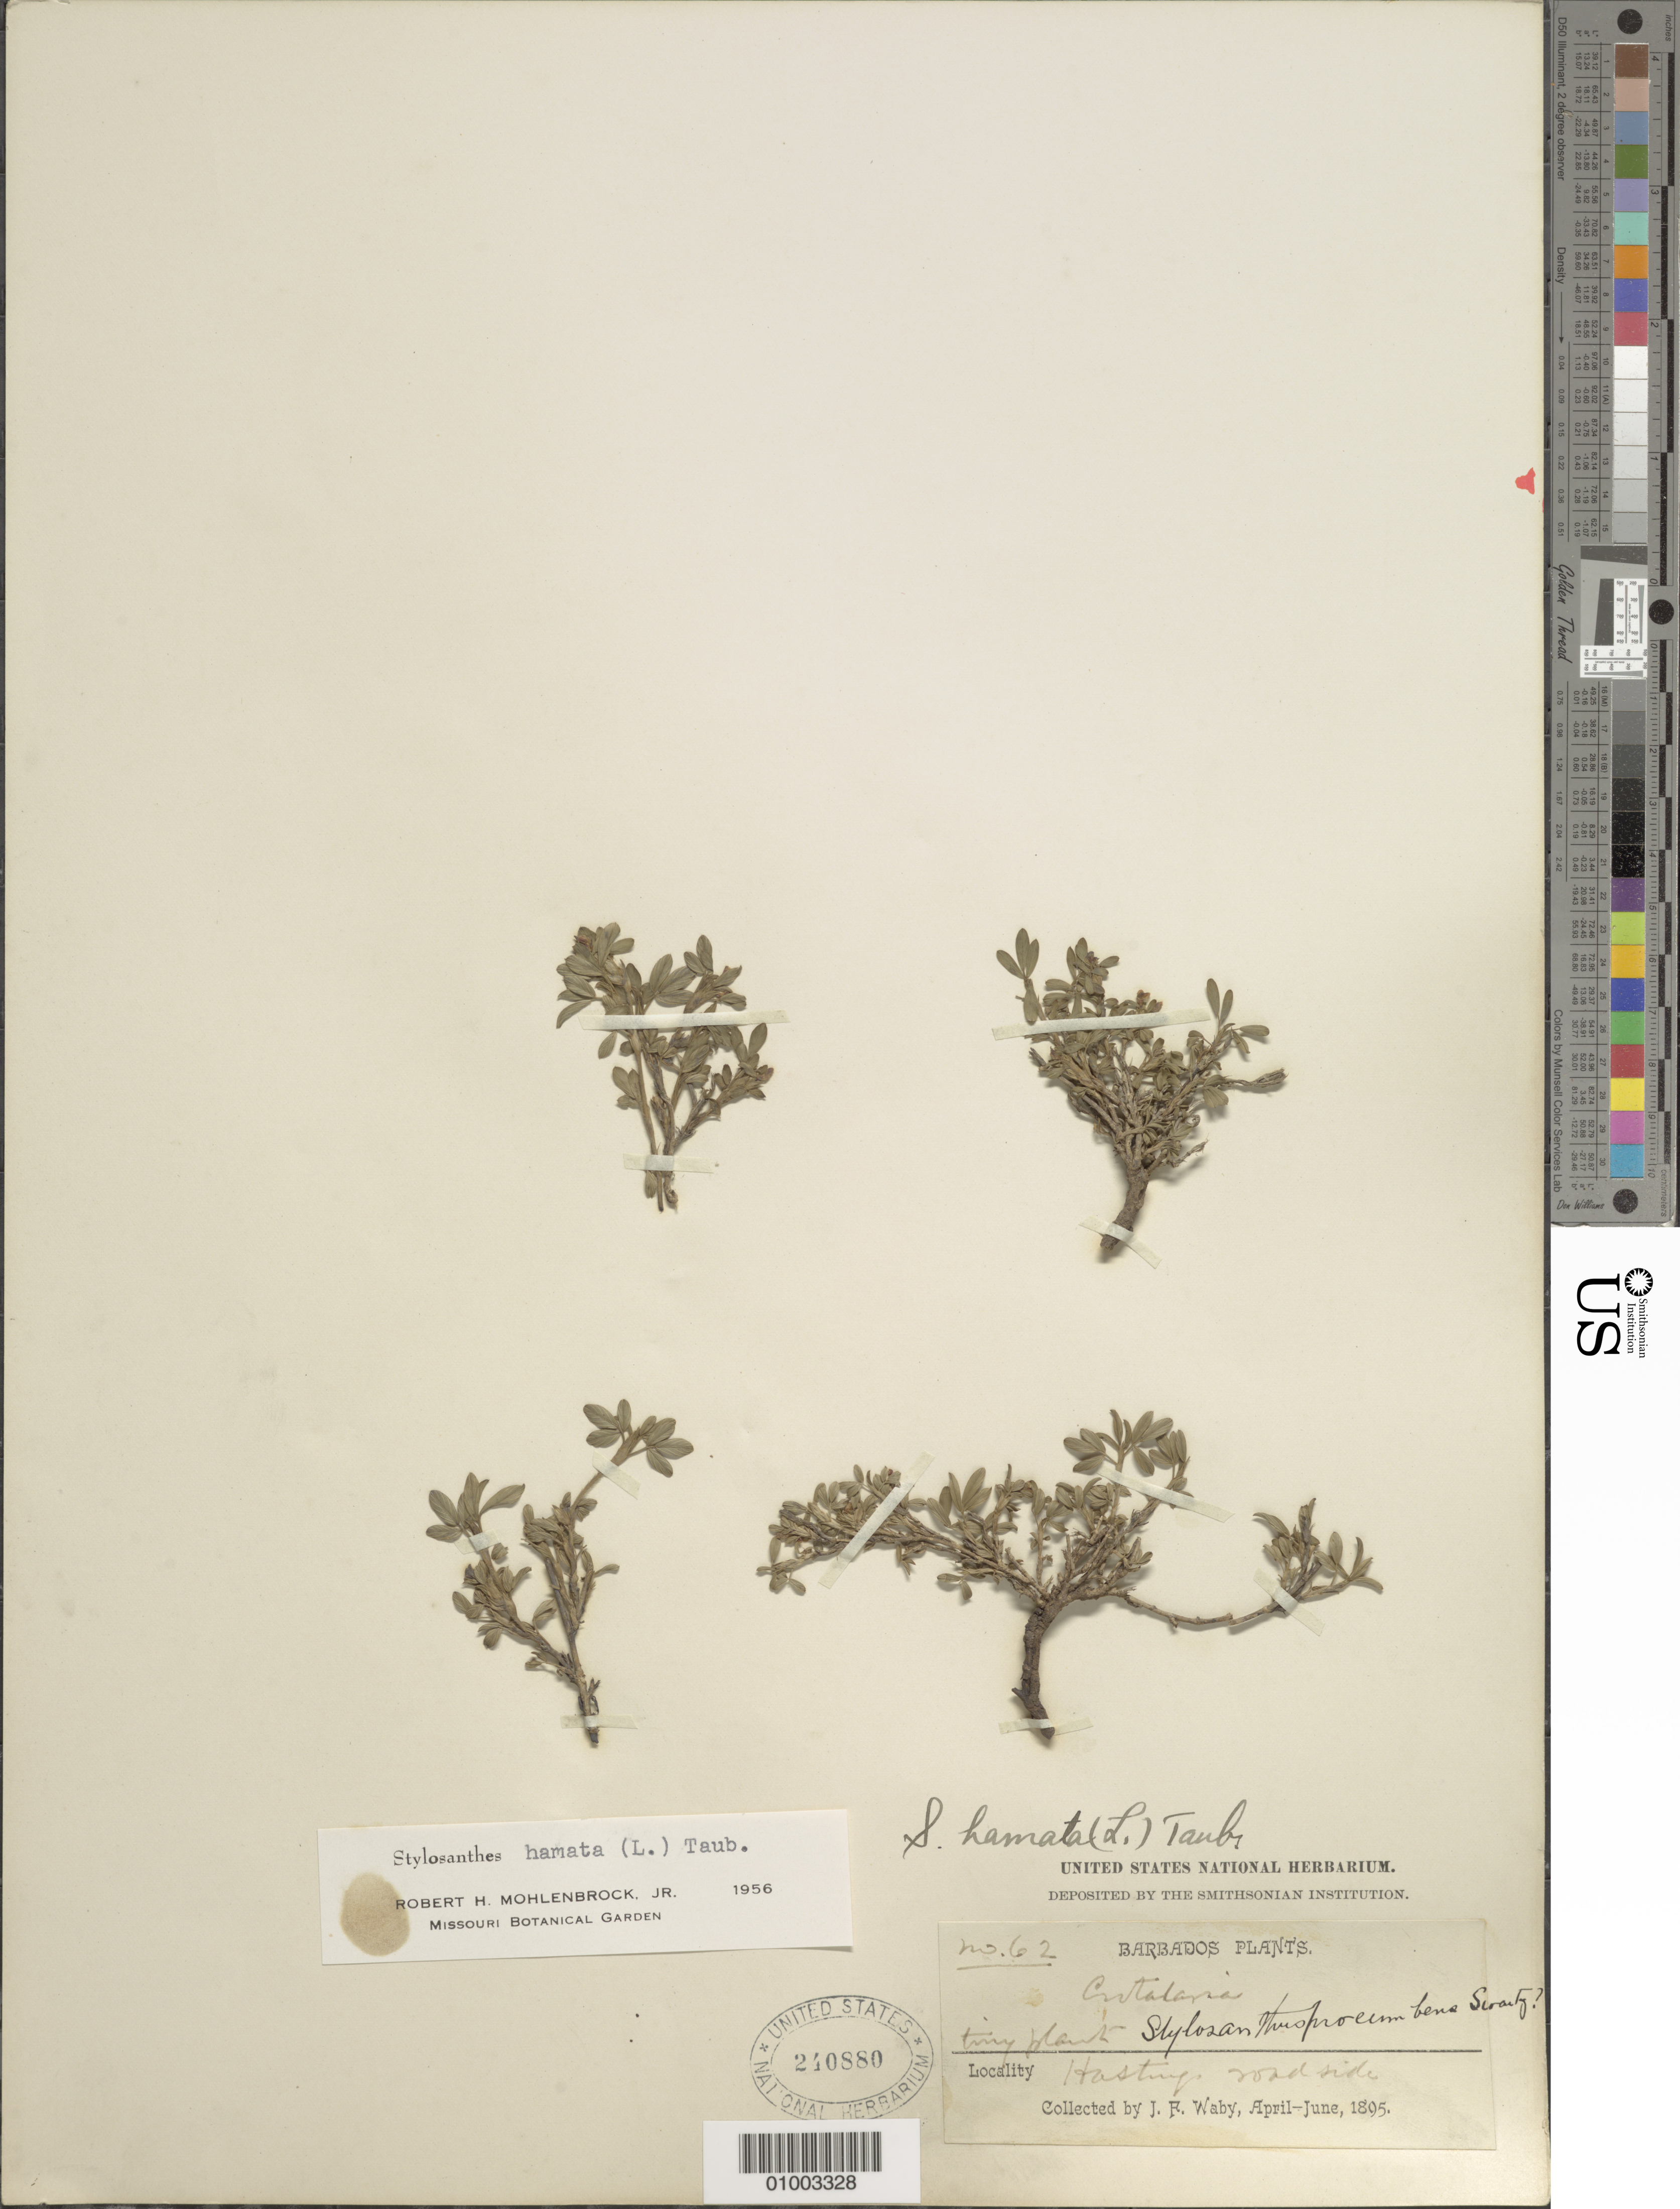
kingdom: Plantae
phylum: Tracheophyta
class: Magnoliopsida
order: Fabales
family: Fabaceae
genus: Stylosanthes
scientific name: Stylosanthes hamata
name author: (L.) Taub.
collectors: J. Waby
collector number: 62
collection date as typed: Apr 1895 to -- Jun 1895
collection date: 1895-04/1895-06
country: Barbados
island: Barbados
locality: Hasting roadside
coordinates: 0 N, 0 E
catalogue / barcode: US 240880